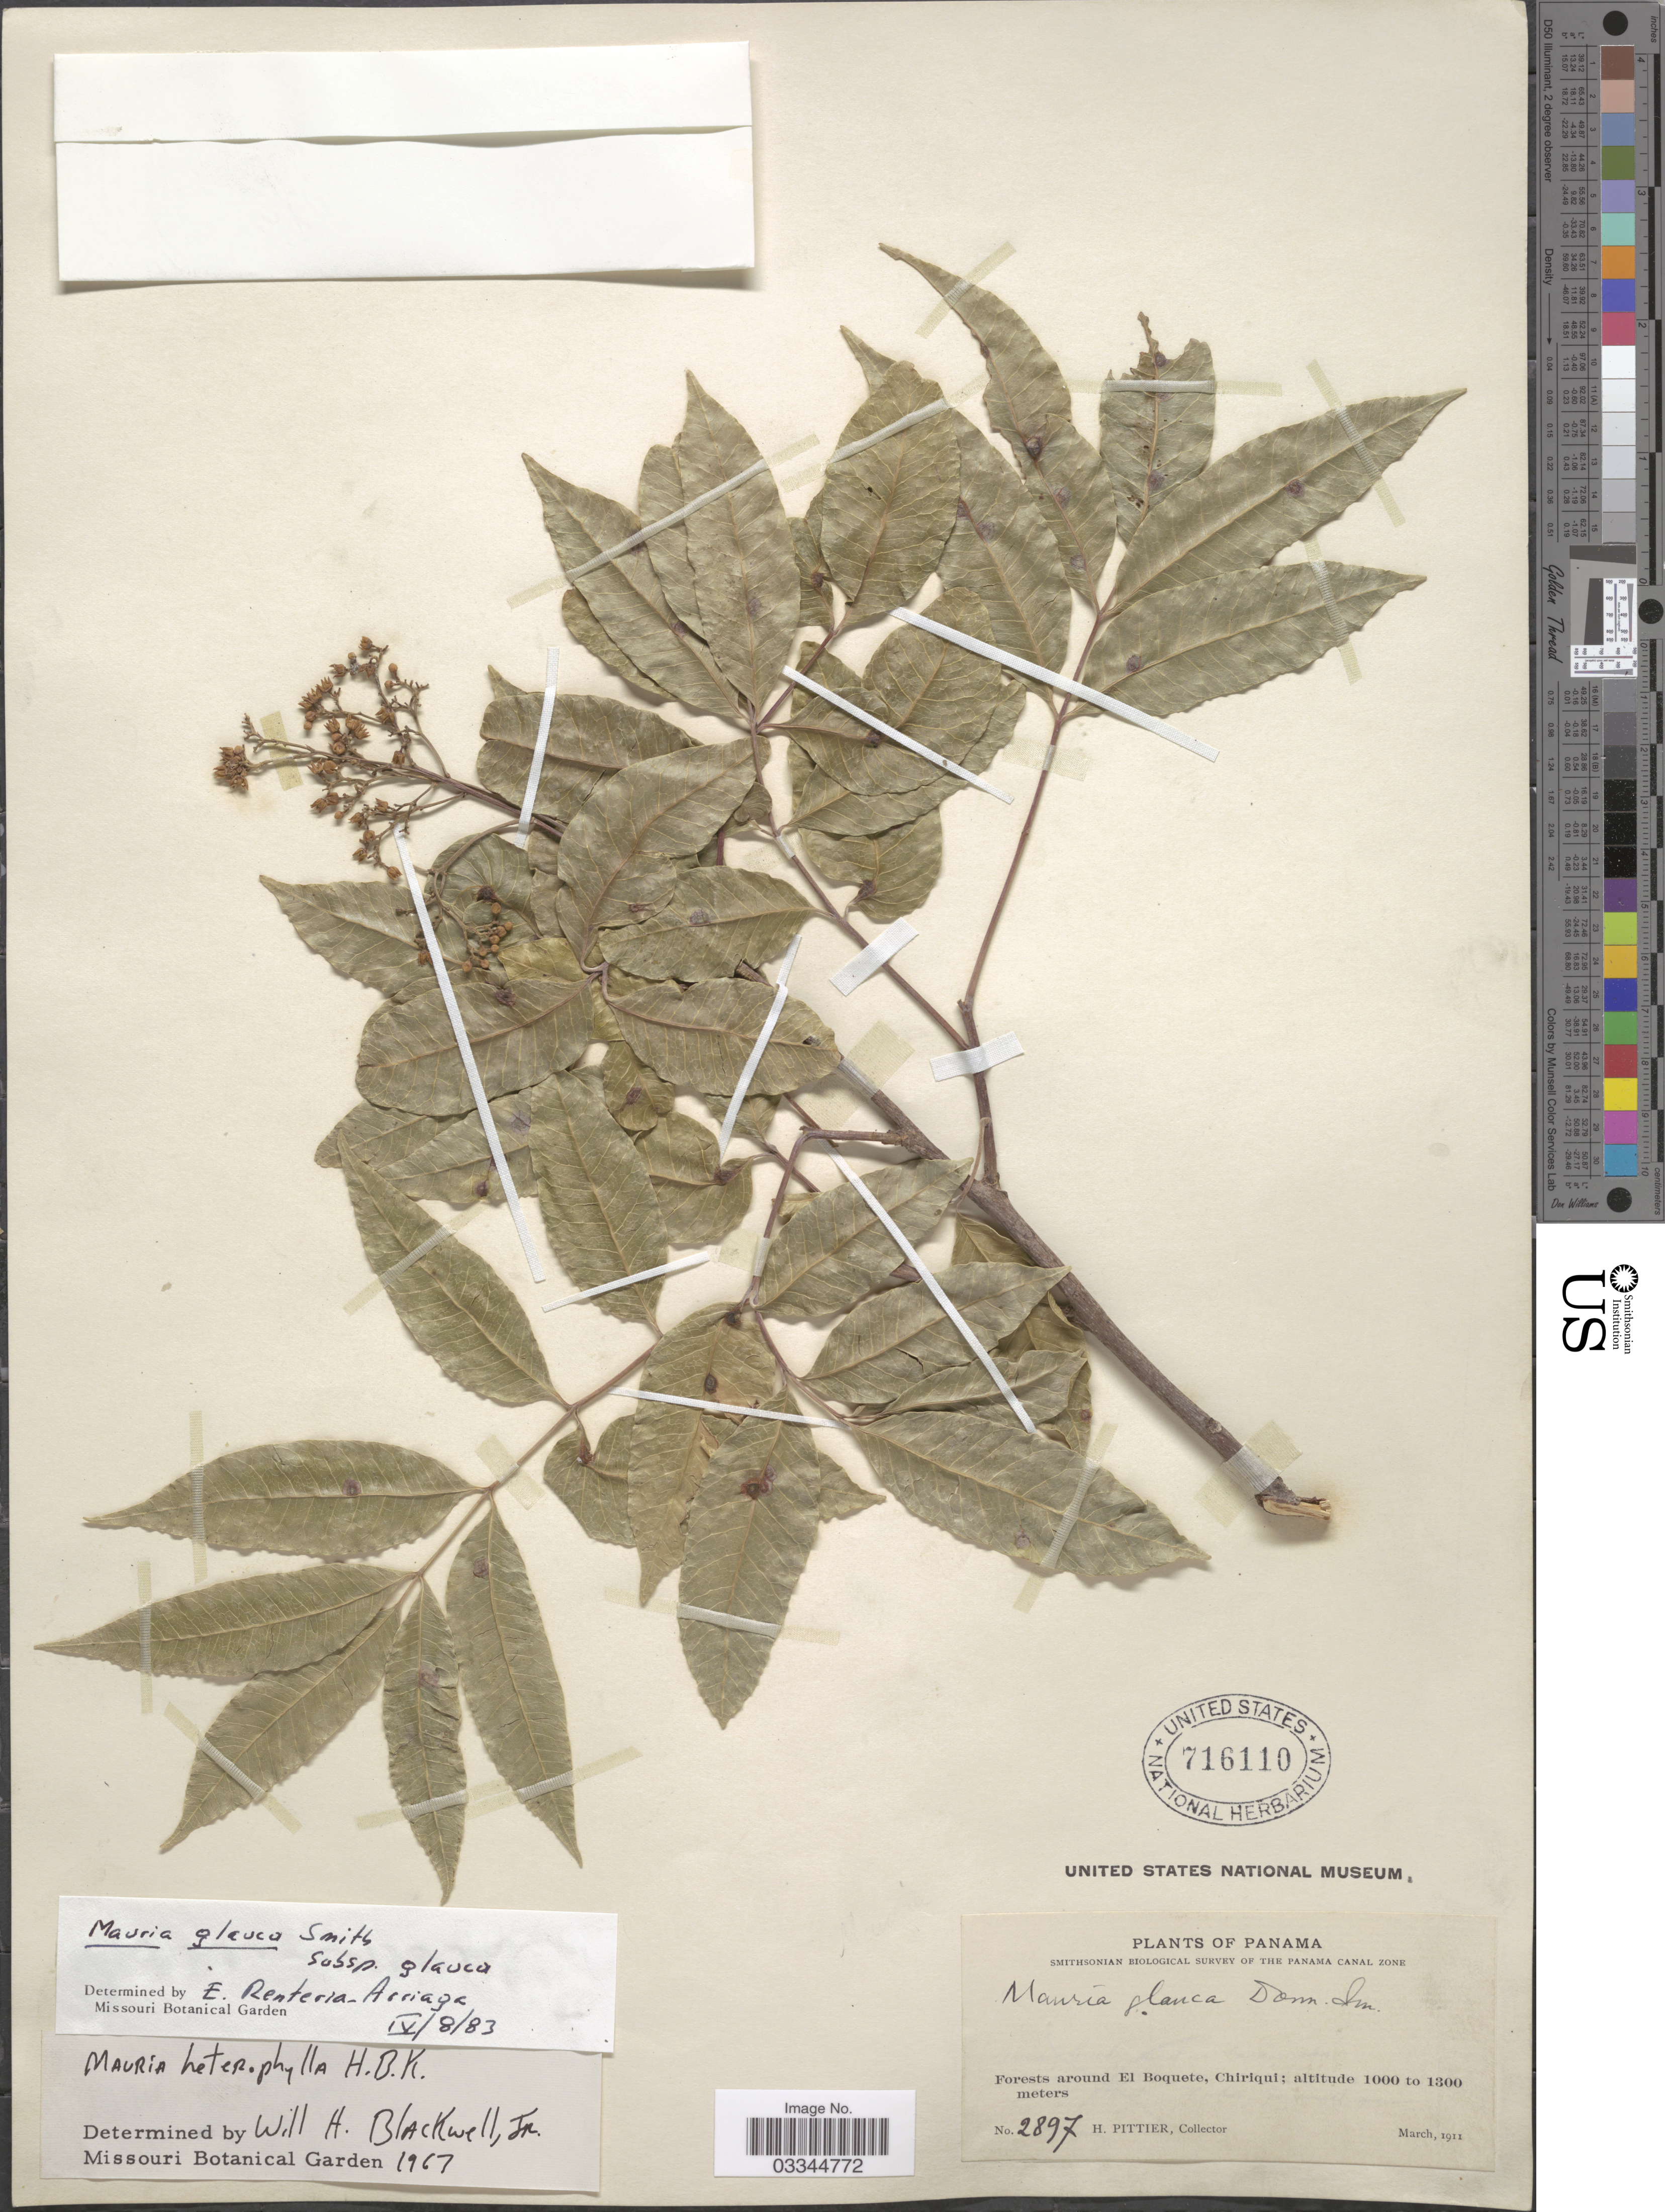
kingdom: Plantae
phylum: Tracheophyta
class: Magnoliopsida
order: Sapindales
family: Anacardiaceae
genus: Mauria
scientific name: Mauria glauca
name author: Donn. Sm.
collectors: H. F. Pittier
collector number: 2897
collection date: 1911-03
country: Panama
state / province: Chiriqui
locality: Canal Zone, Forests around El Boquete.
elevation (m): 1000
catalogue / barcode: US 716110